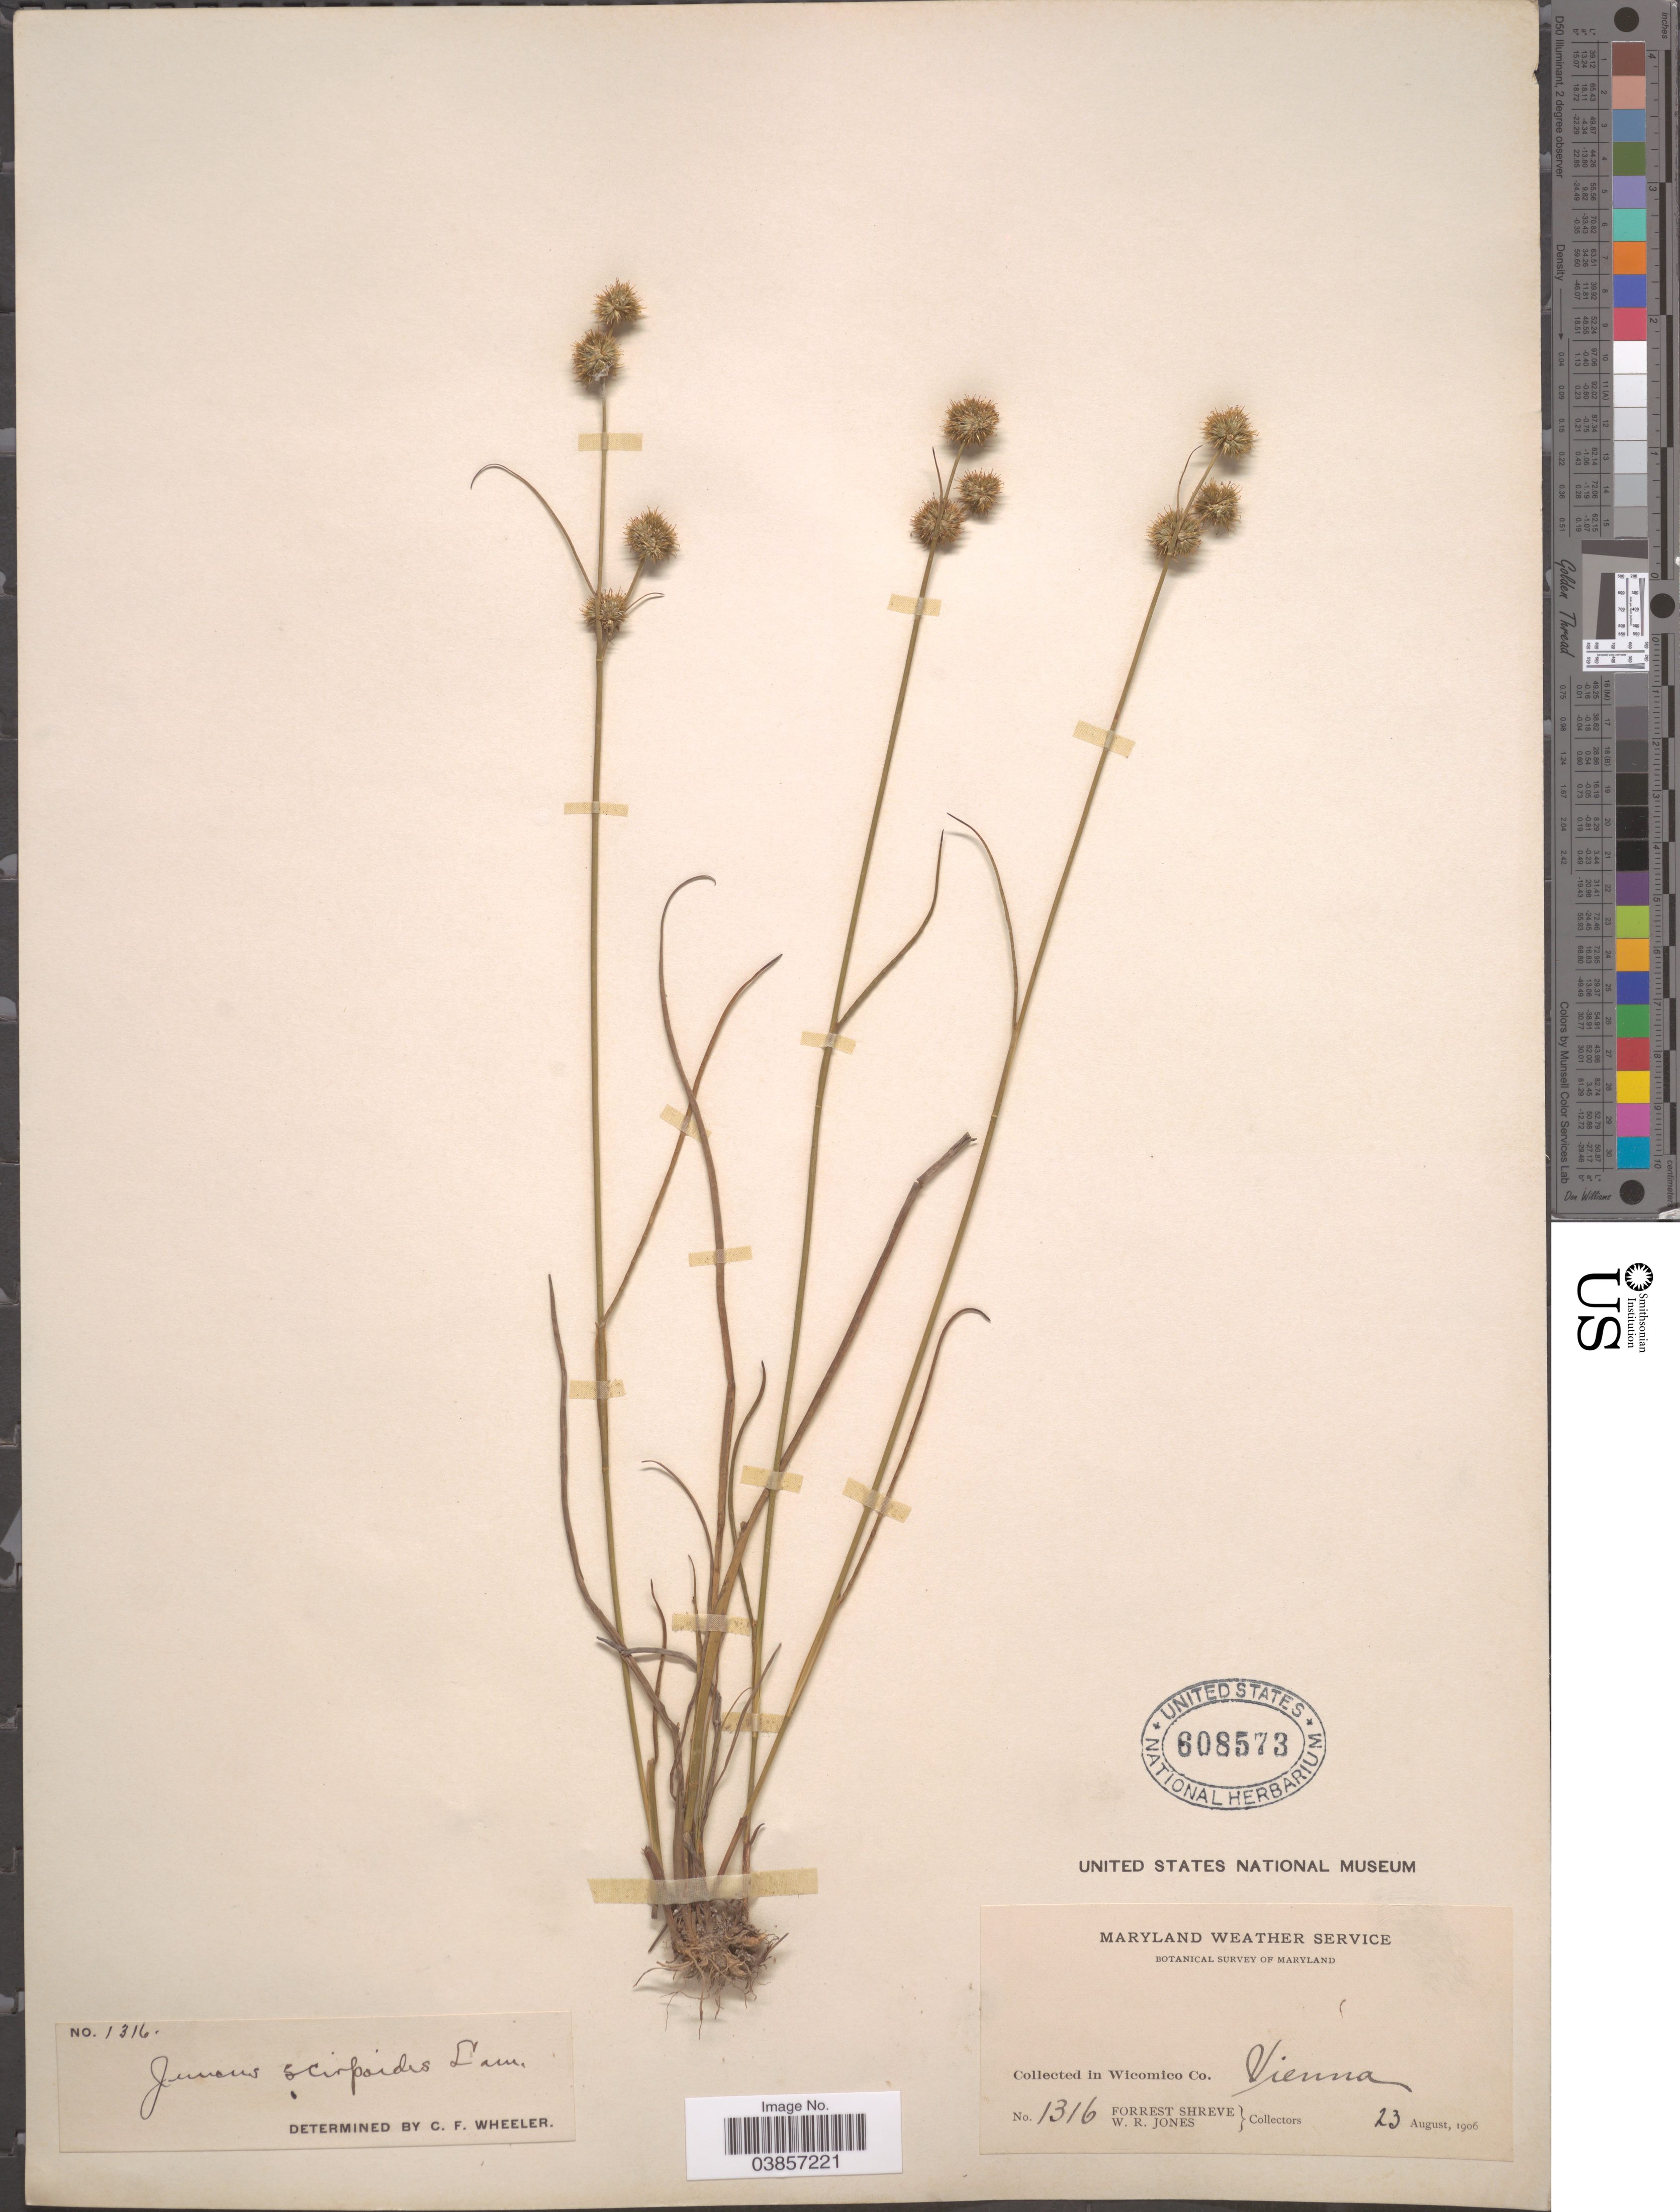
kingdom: Plantae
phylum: Tracheophyta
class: Liliopsida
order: Poales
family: Juncaceae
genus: Juncus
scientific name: Juncus scirpoides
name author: Lam.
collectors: F. Shreve & W. R. Jones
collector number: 1316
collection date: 1906-08-23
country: United States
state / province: Maryland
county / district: Wicomico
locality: Wicomico Co. Vienna.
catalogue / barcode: US 608573